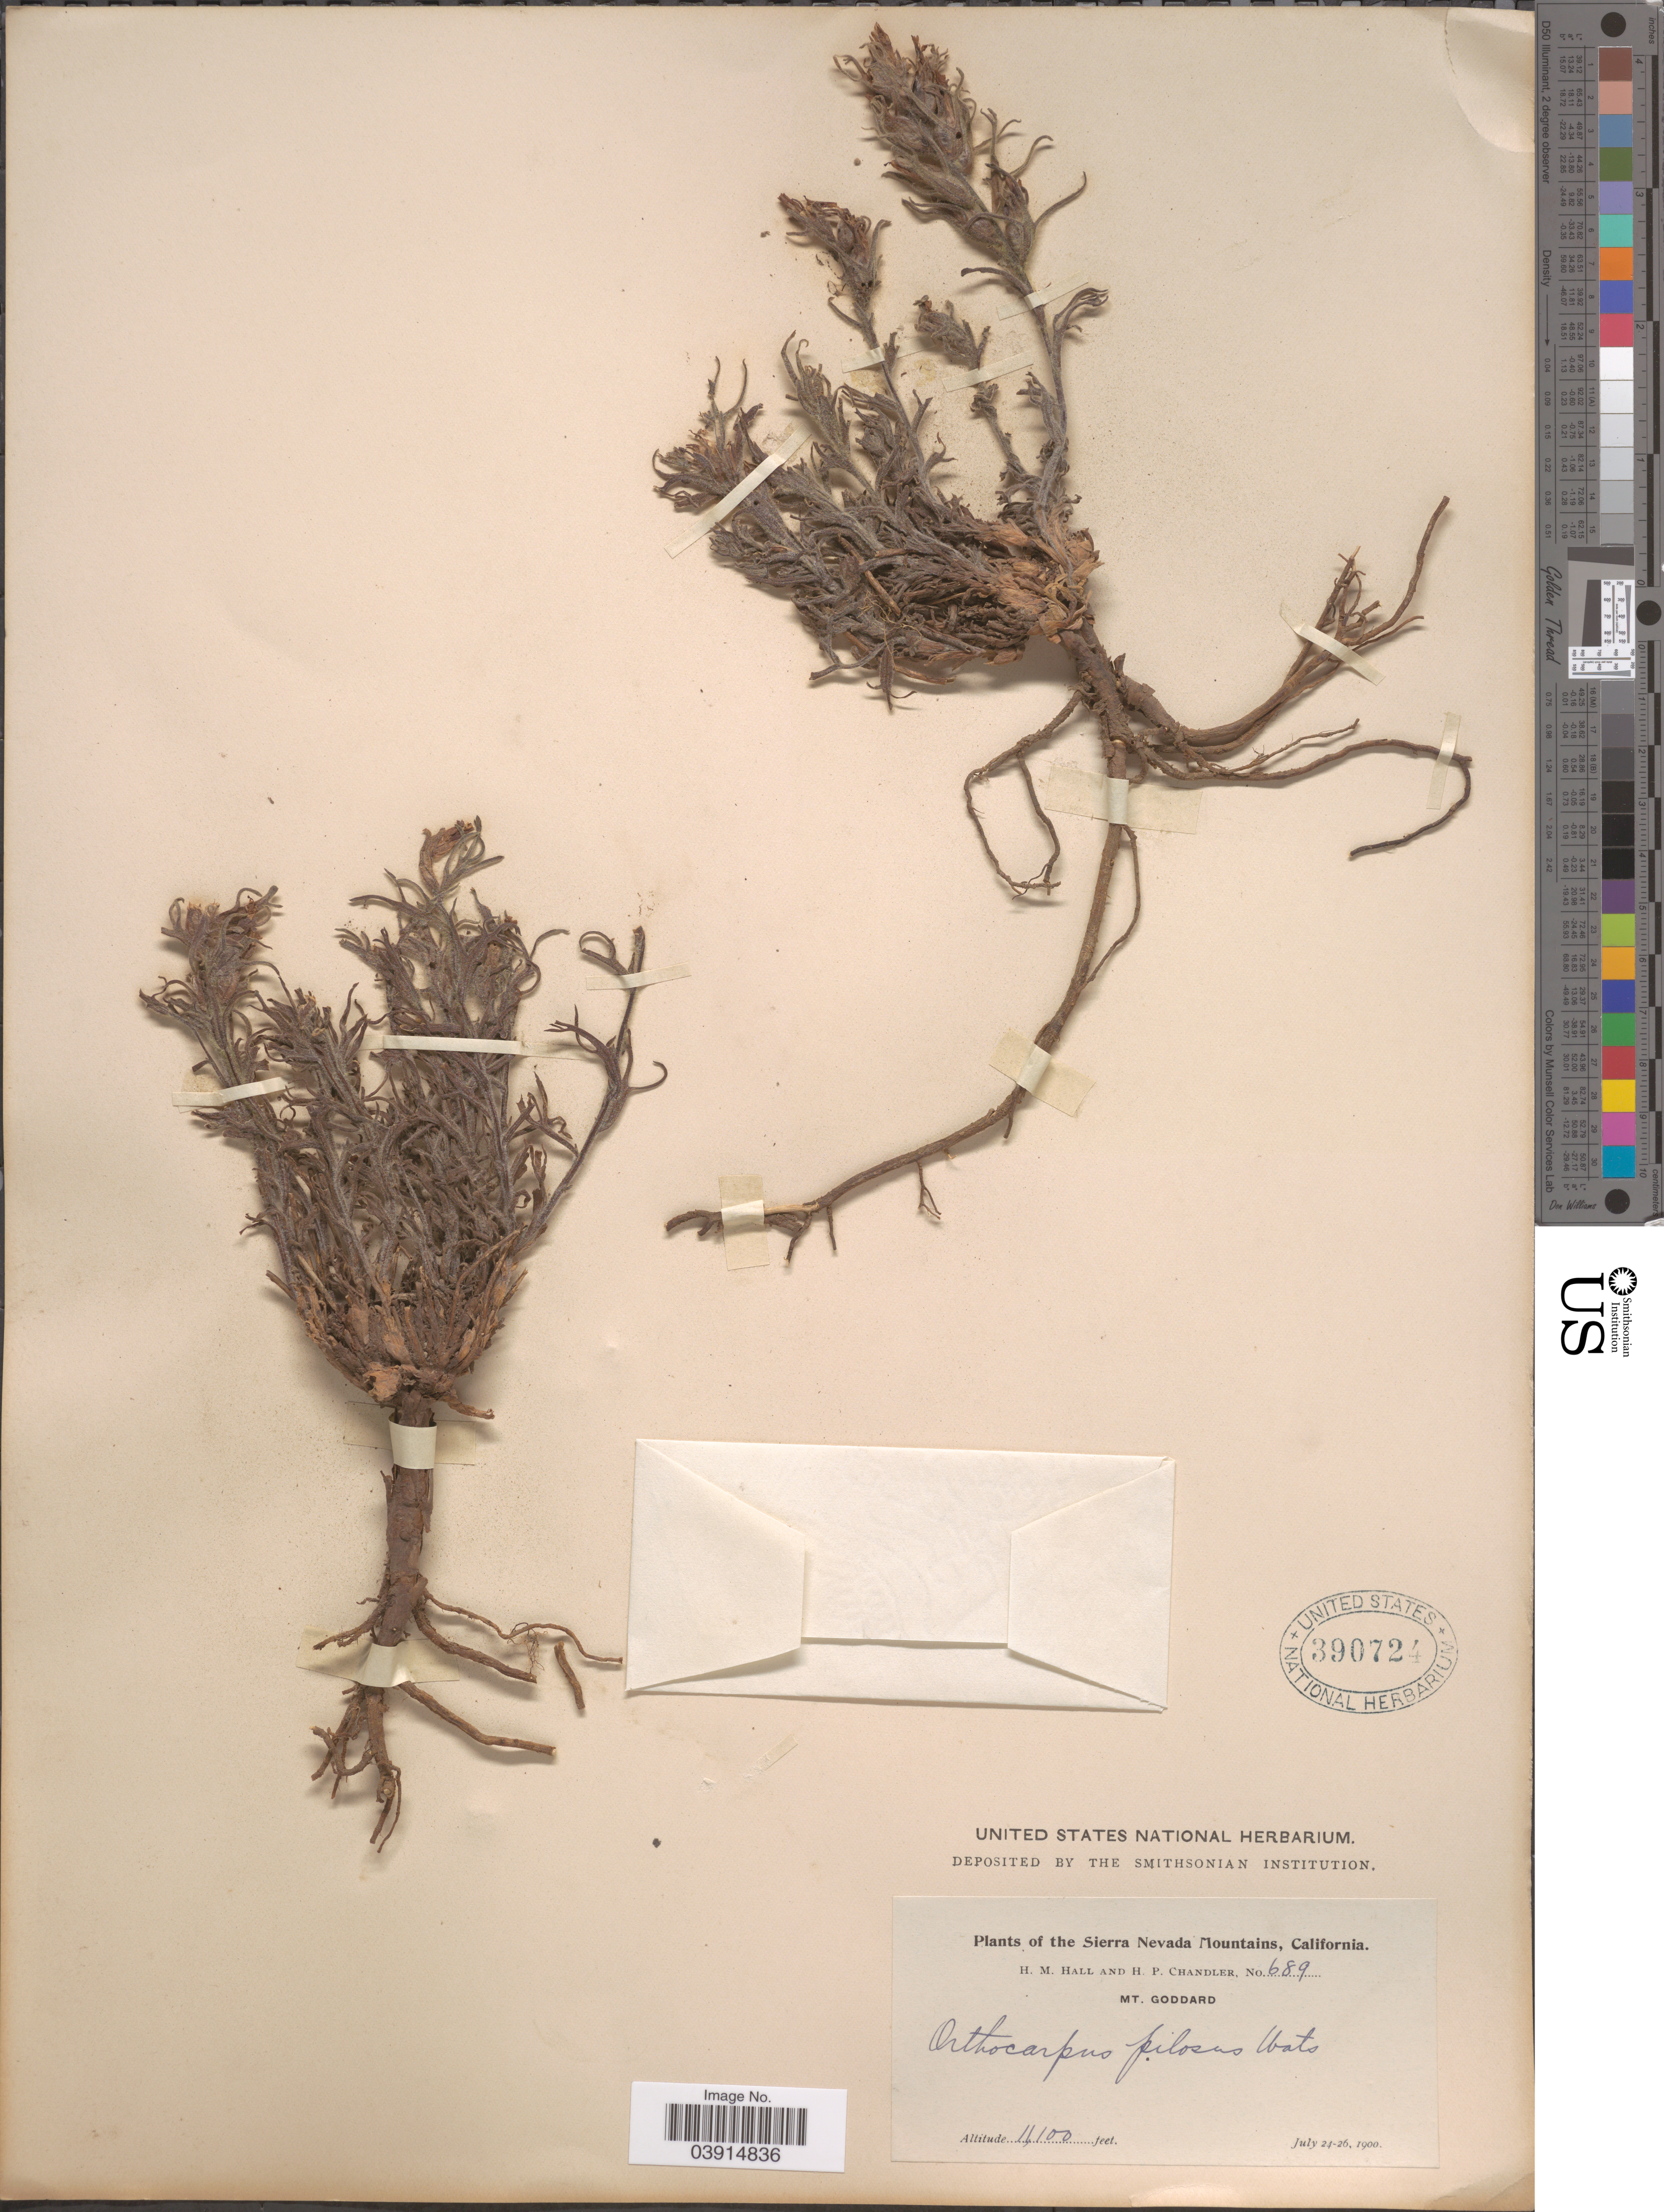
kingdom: Plantae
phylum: Tracheophyta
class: Magnoliopsida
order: Lamiales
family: Orobanchaceae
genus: Castilleja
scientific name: Castilleja sp.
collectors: H. M. Hall & H. Chandler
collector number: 689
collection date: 1900-07-24/1900-07-26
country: United States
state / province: California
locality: Sierra Nevada Mountains. Mt. Goddard.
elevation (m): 3383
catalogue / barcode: US 390724